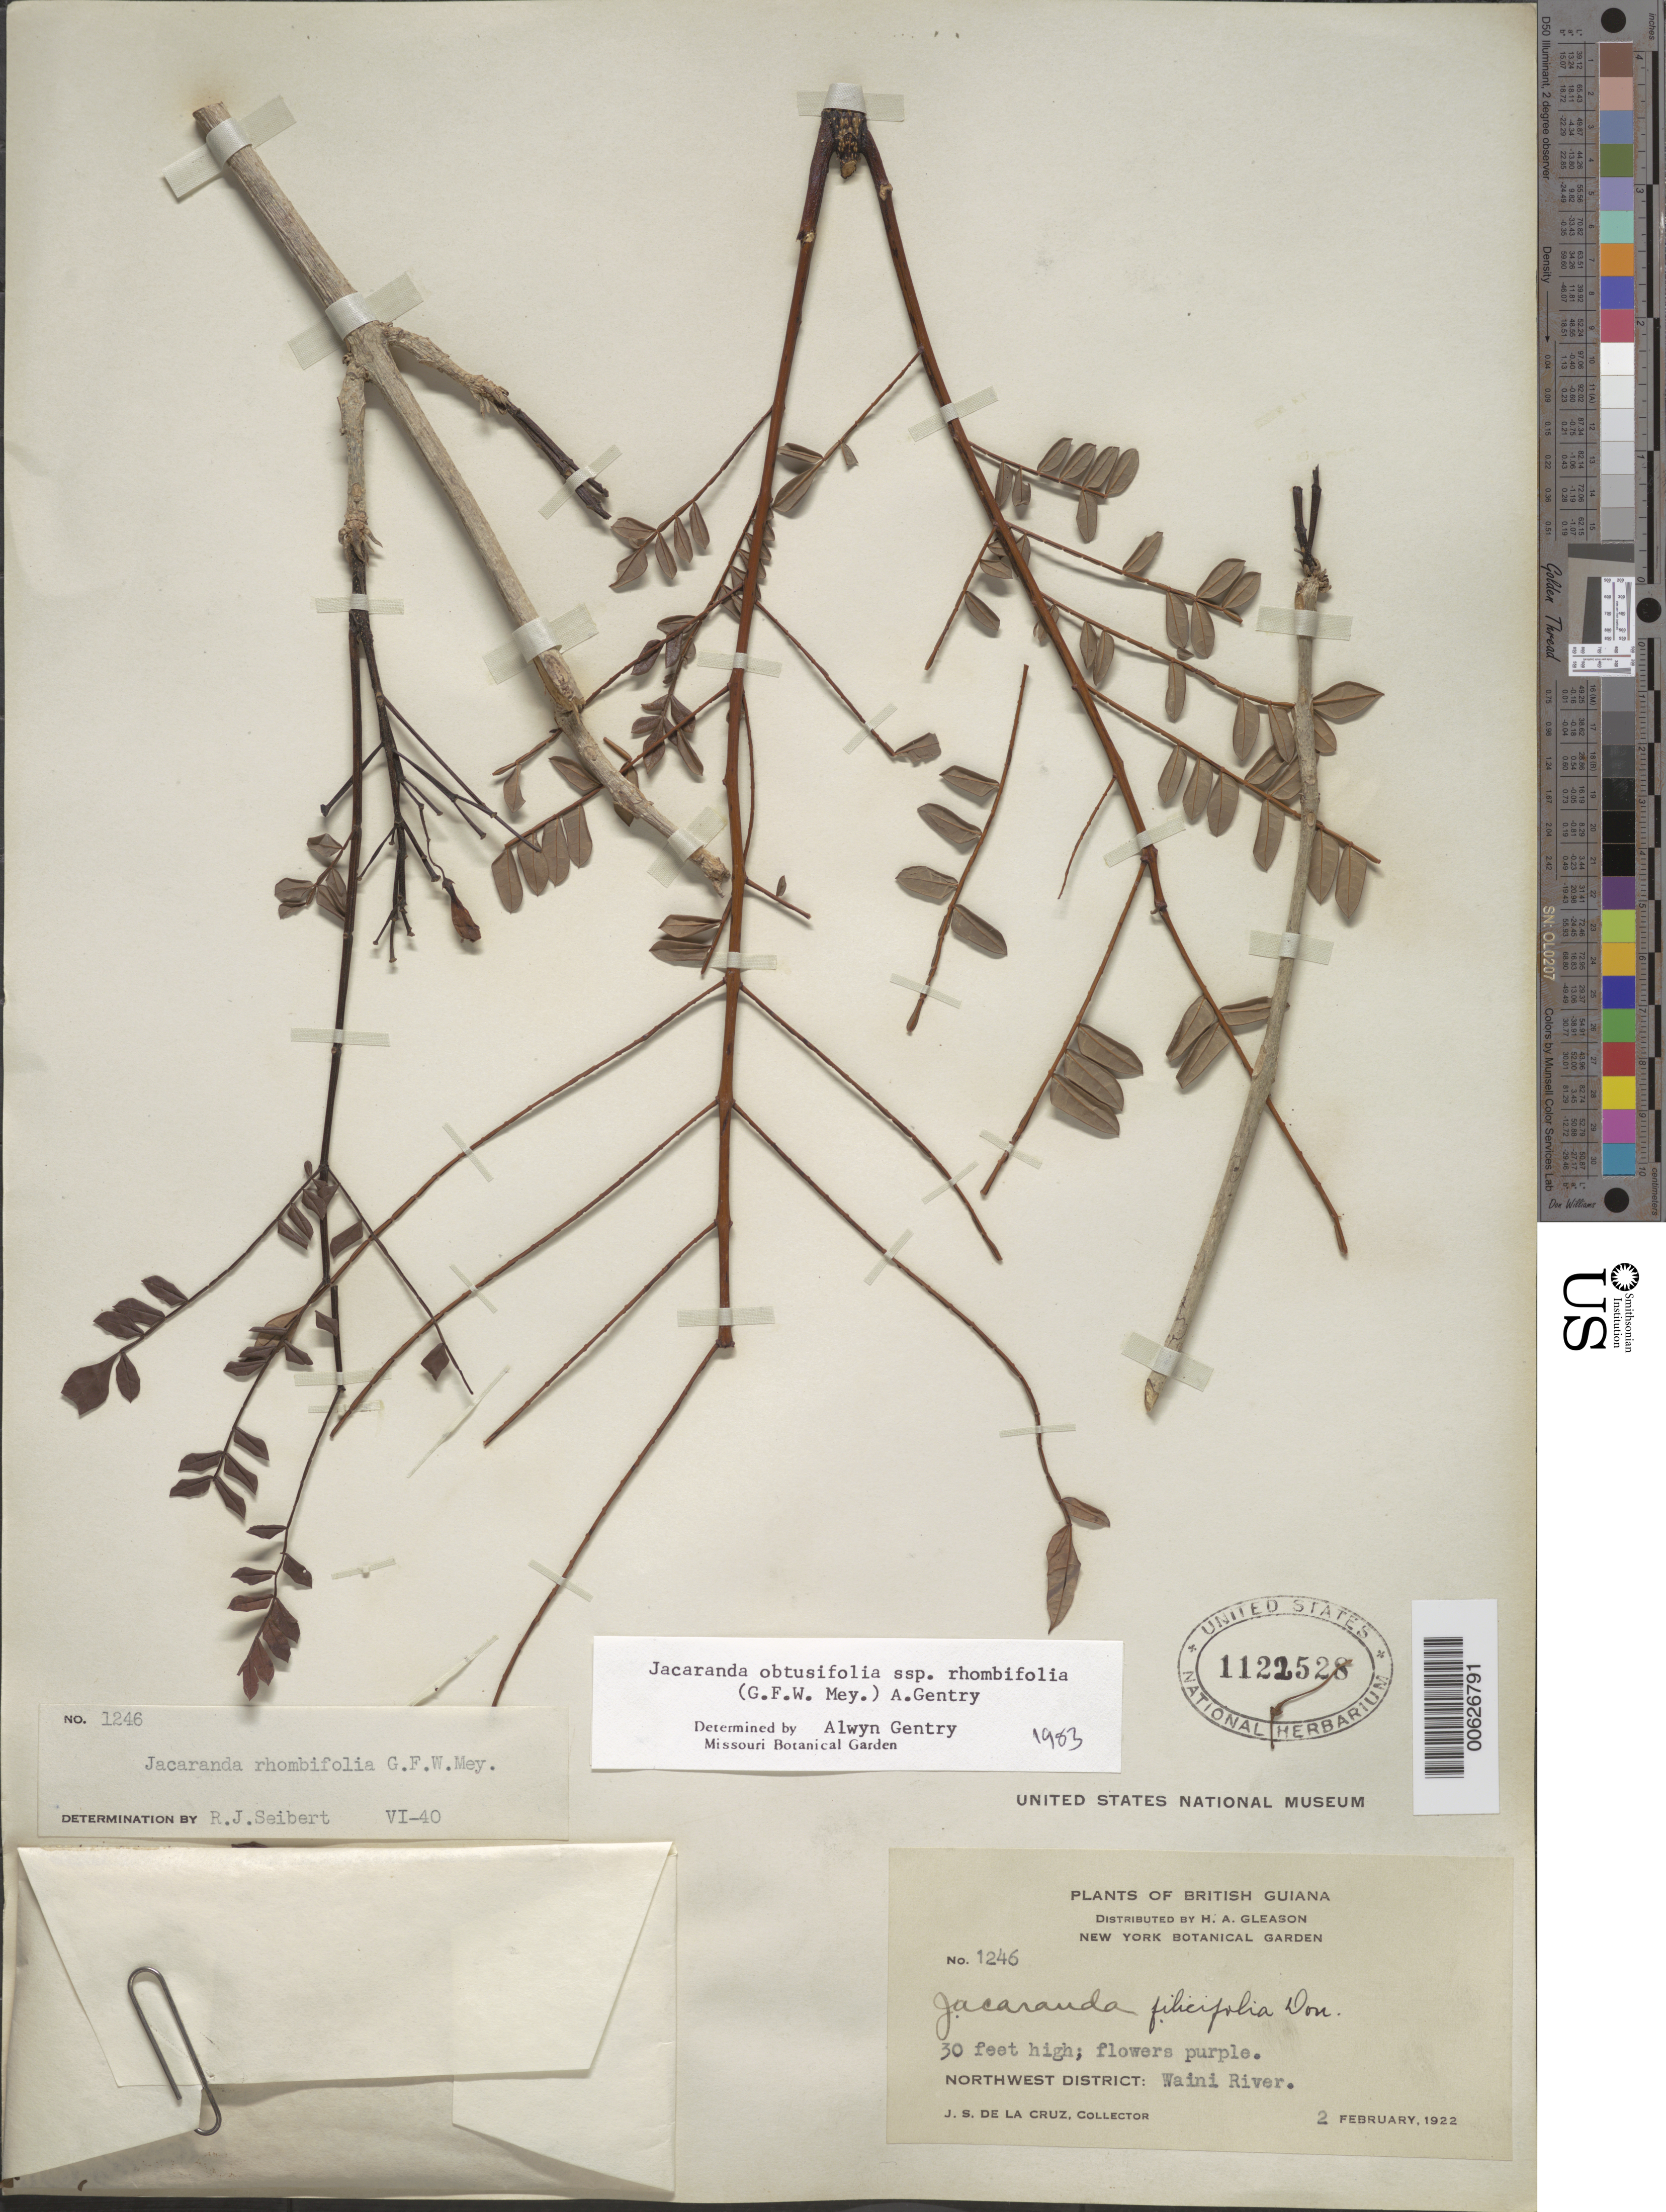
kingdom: Plantae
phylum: Tracheophyta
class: Magnoliopsida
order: Lamiales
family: Bignoniaceae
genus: Jacaranda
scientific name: Jacaranda obtusifolia subsp. rhombifolia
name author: (G. Mey.) A.H. Gentry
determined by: Gentry, A. H.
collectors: J. S. de la Cruz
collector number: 1246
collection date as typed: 2-Feb-22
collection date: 1922-02-02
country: Guyana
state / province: Barima-Waini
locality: Waini R., NW District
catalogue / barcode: US 1122528